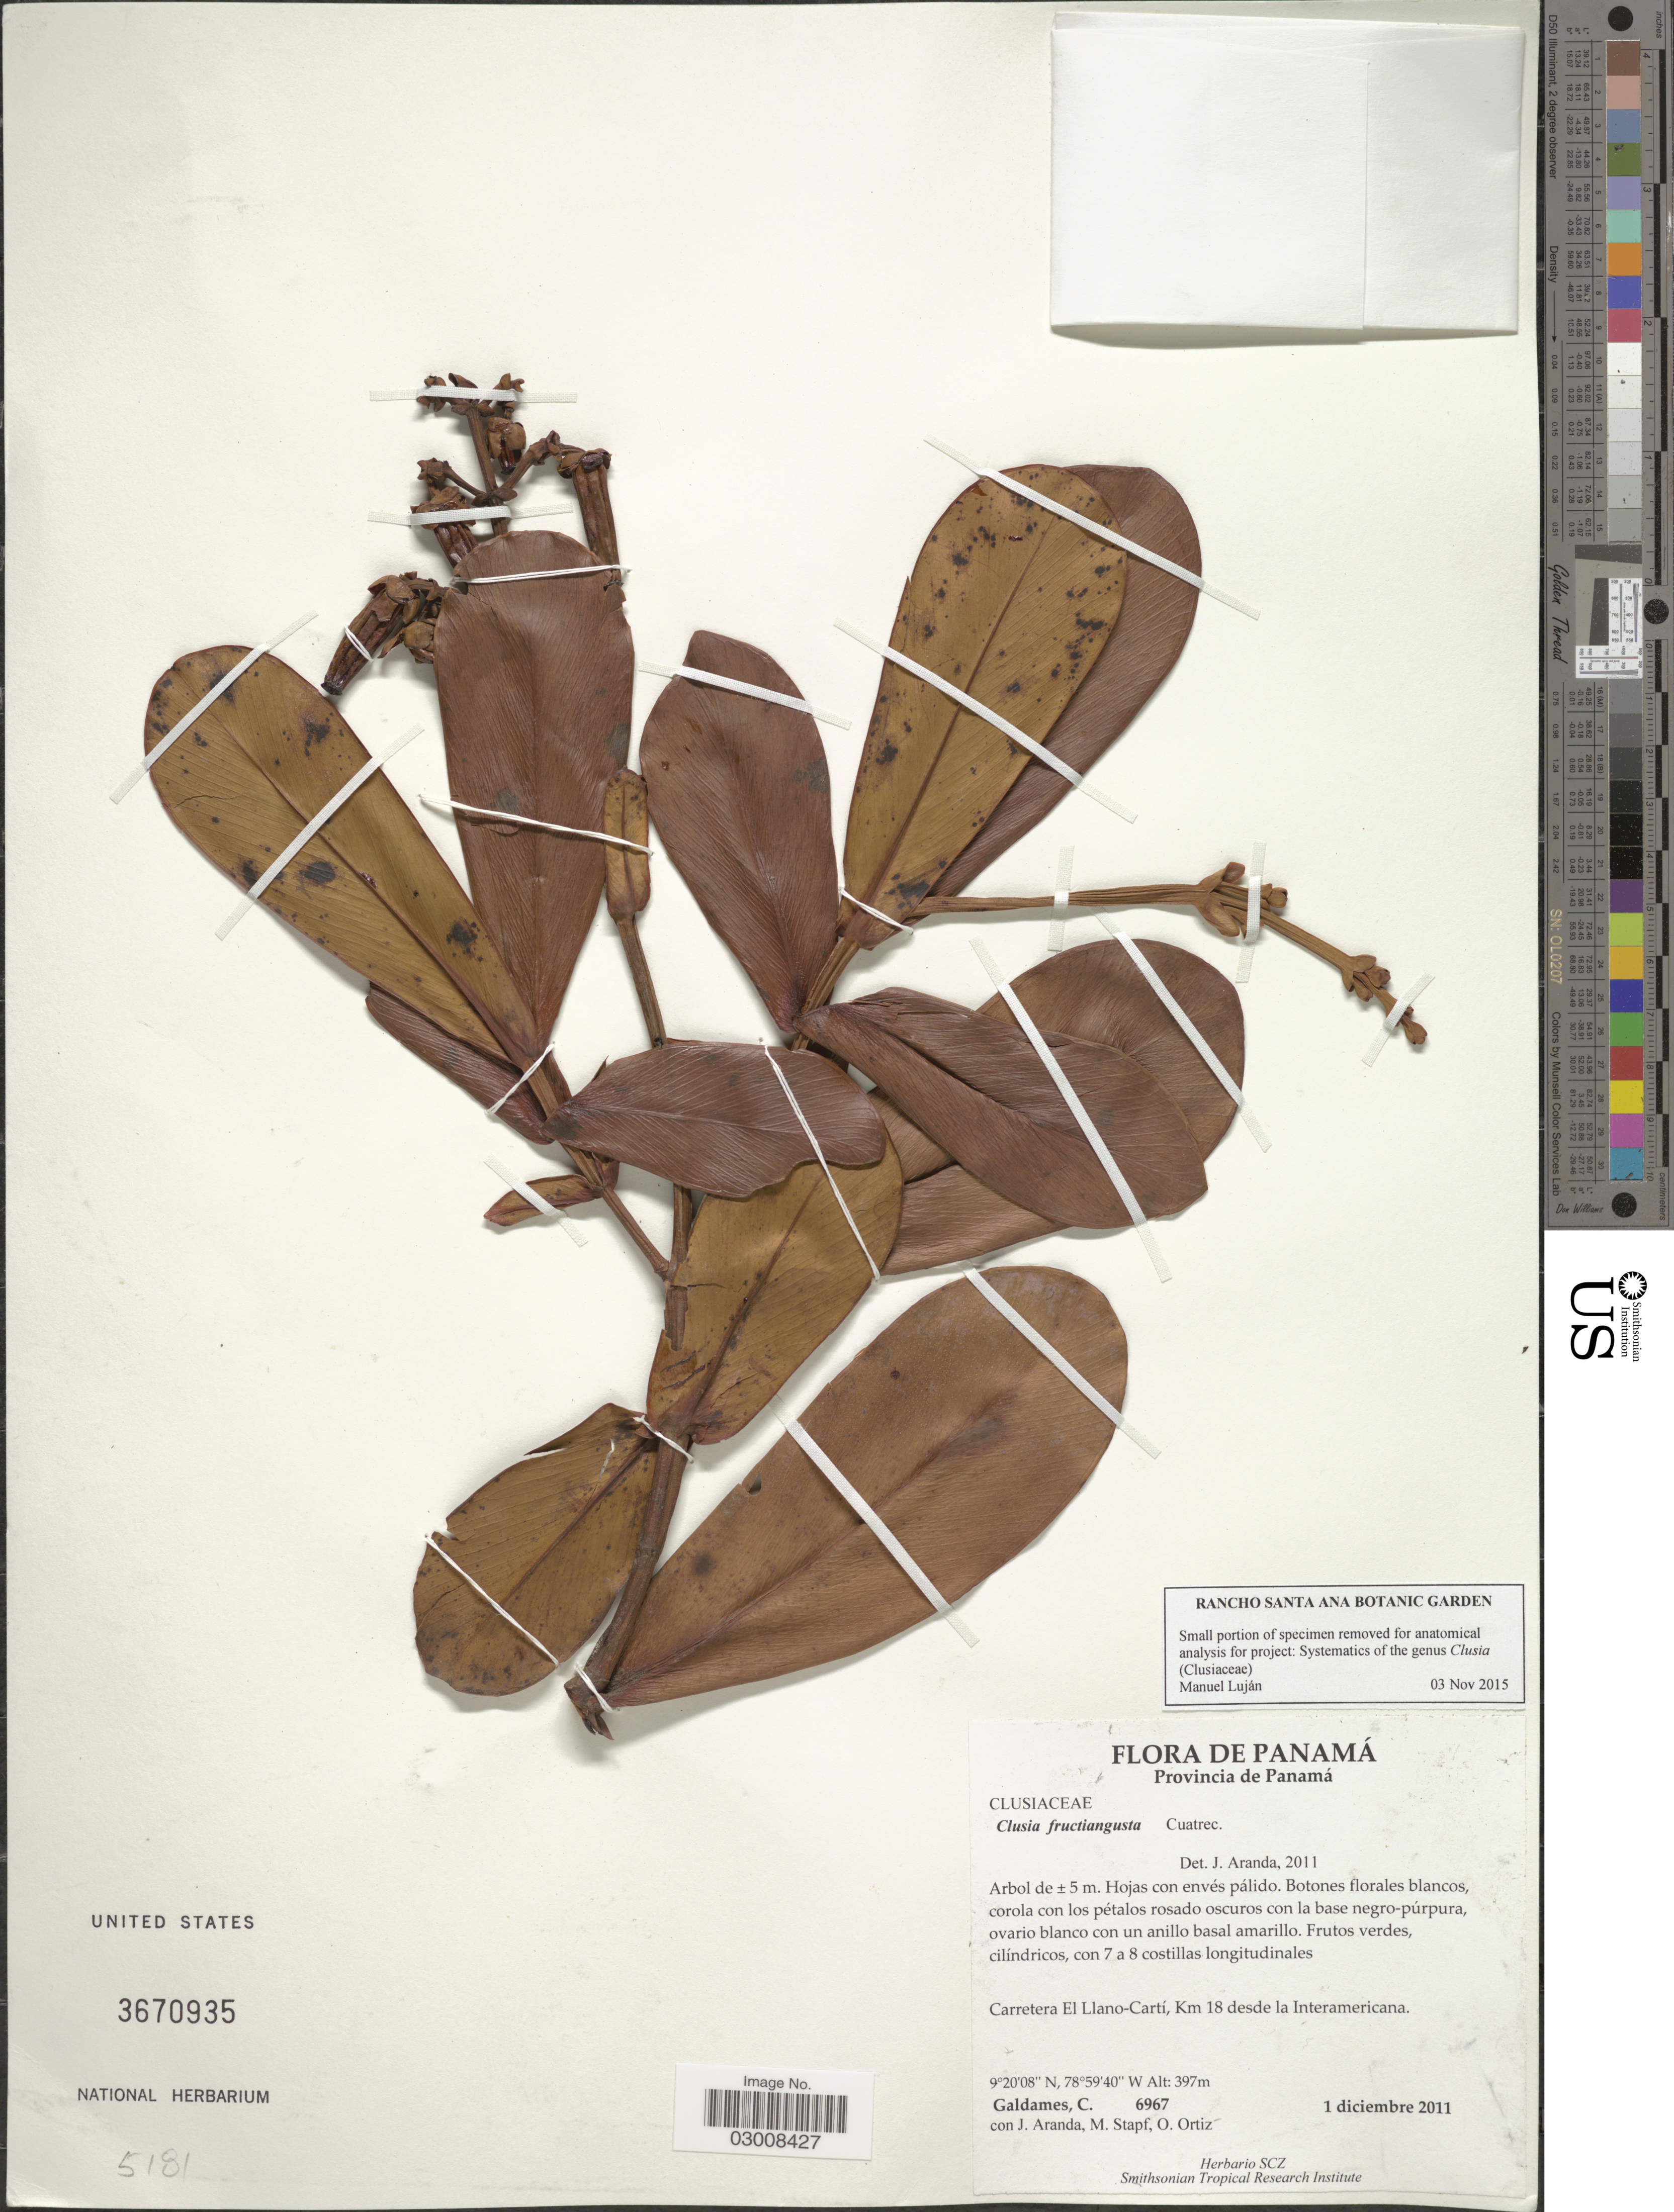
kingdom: Plantae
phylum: Tracheophyta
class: Magnoliopsida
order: Malpighiales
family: Clusiaceae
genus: Clusia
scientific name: Clusia fructiangusta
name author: Cuatrec.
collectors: C. Galdames, J. Aranda, M. Stapf & O. O. Ortiz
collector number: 6967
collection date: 2011-12-01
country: Panama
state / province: Panamá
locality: Carretera El Llano-Cartí, Km 18 desde la Interamericana.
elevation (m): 397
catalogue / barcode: US 3670935